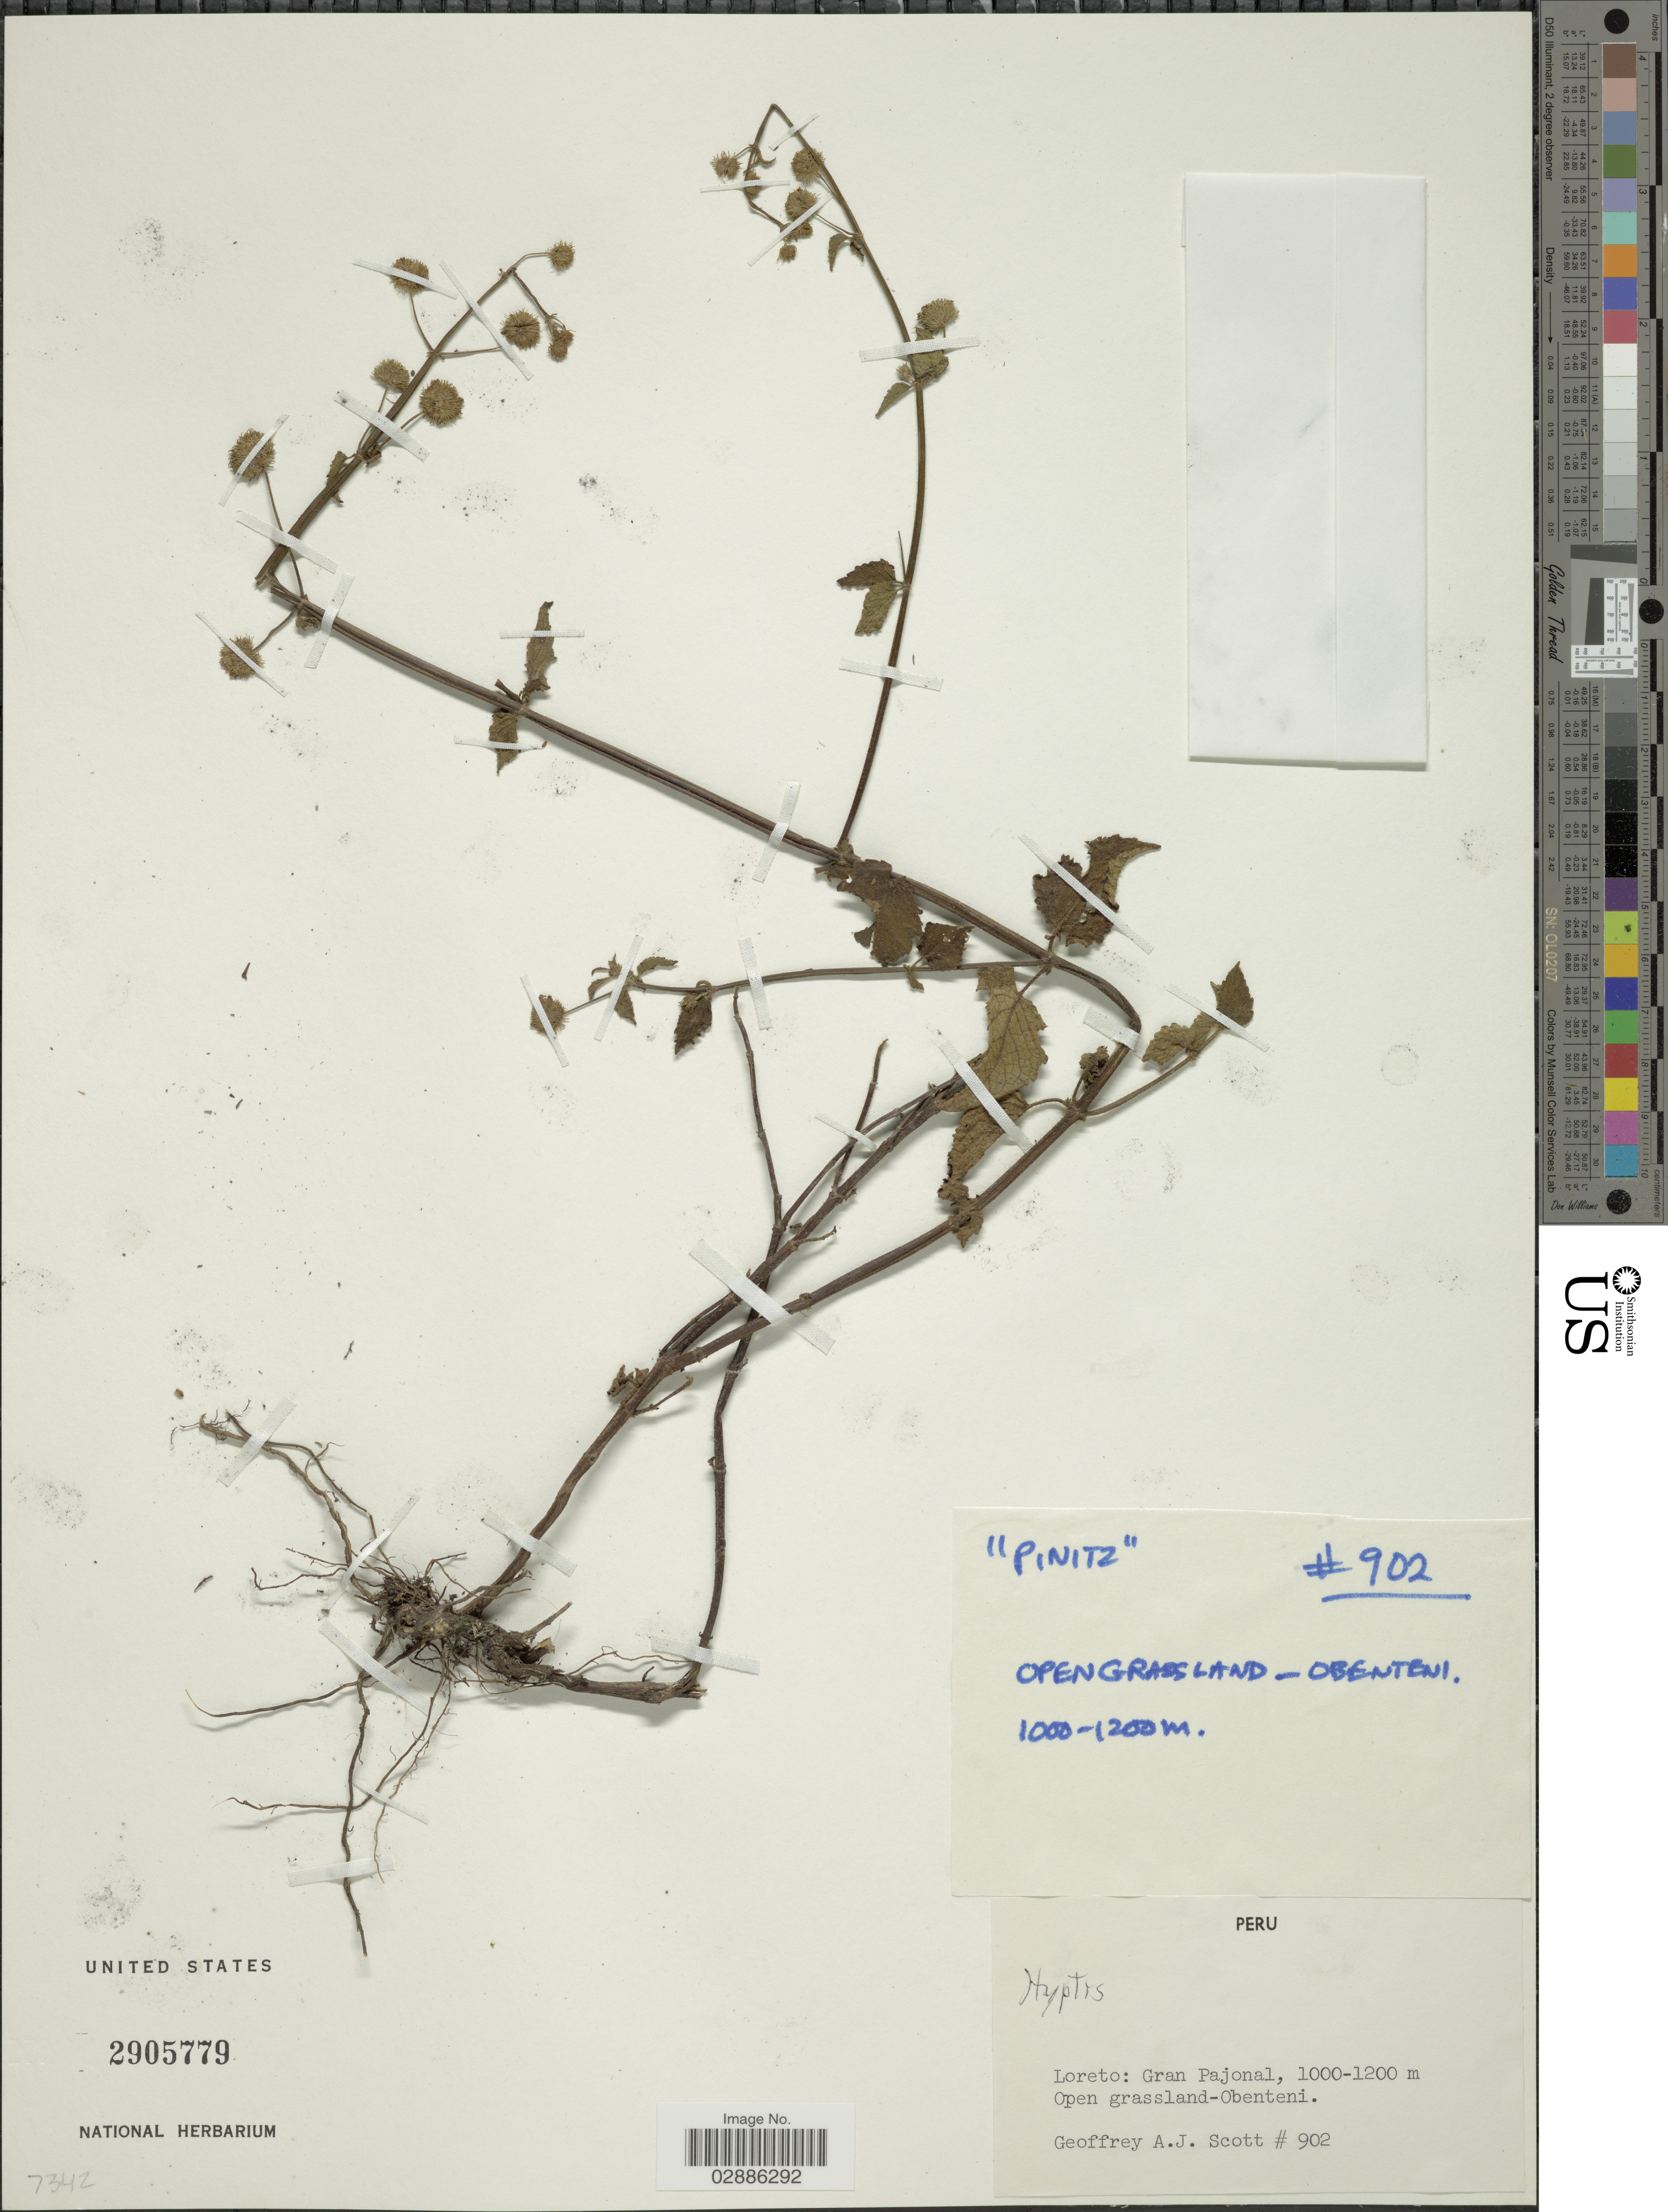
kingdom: Plantae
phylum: Tracheophyta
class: Magnoliopsida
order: Lamiales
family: Lamiaceae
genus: Hyptis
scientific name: Hyptis sp.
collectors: G. Scott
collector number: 902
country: Peru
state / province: Loreto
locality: Loreto: Gran Pajonal, Open grassland-Obenteni.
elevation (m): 1000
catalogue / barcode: US 2905779